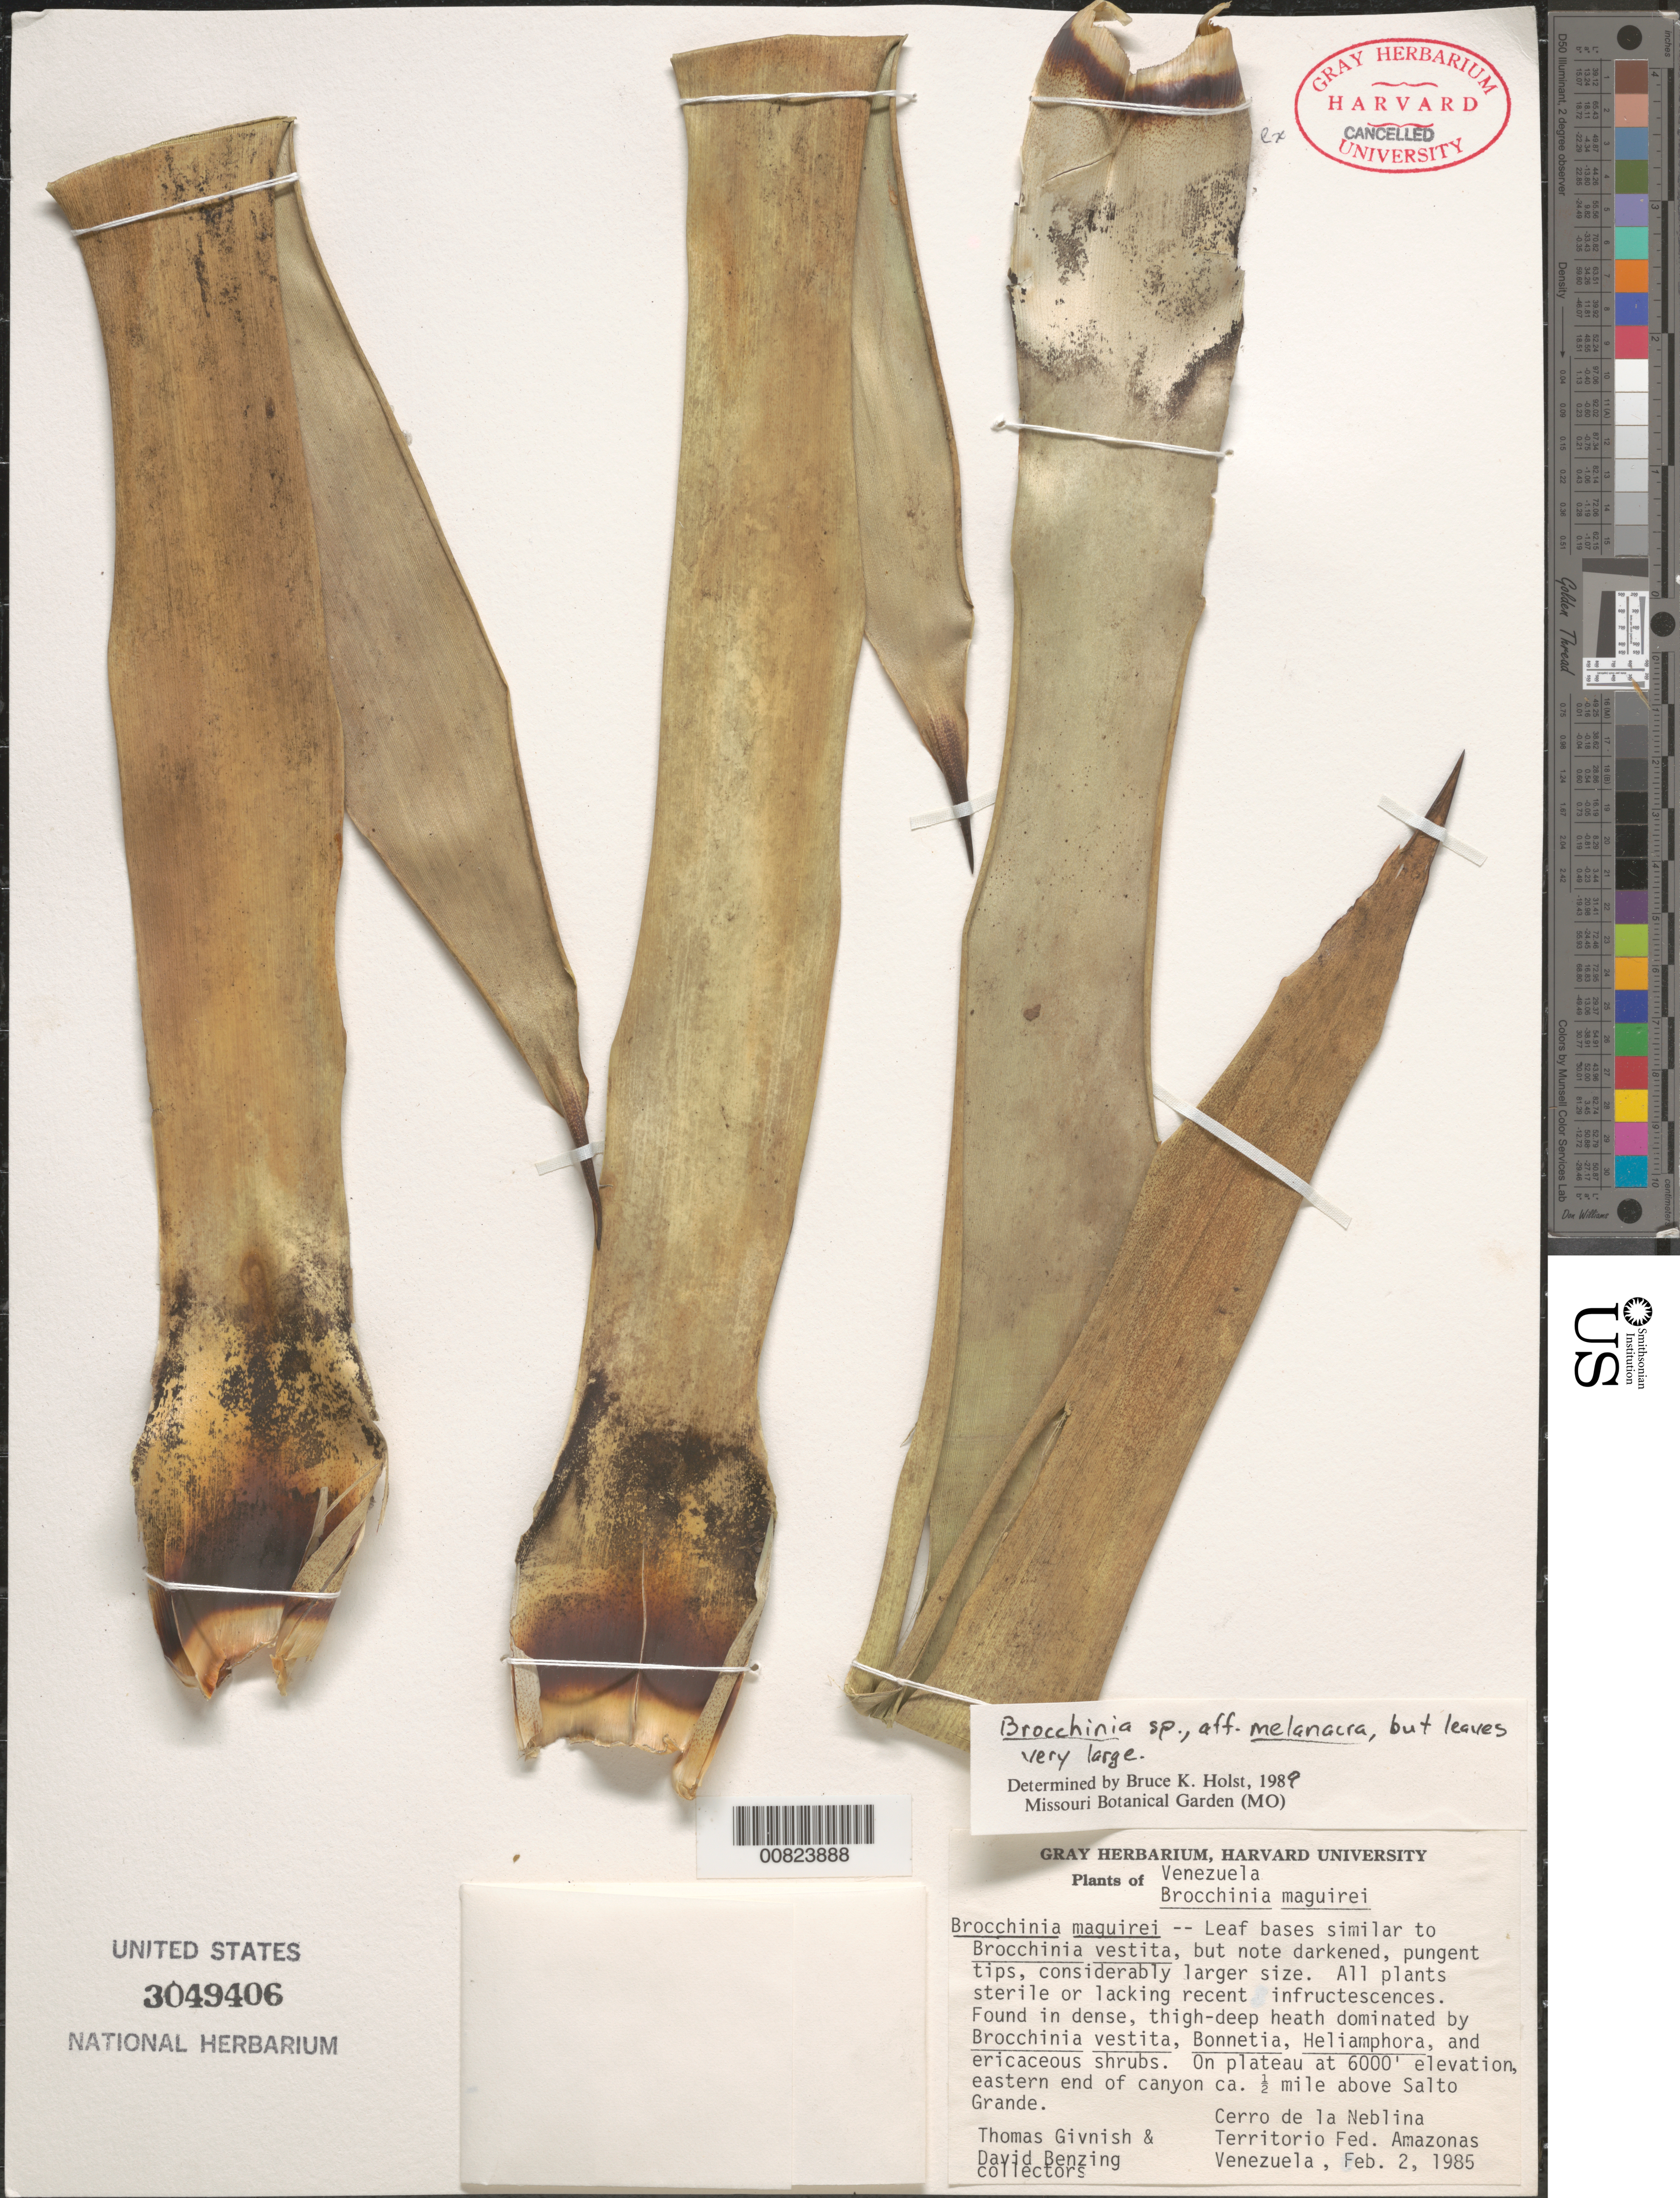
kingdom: Plantae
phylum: Tracheophyta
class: Liliopsida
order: Poales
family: Bromeliaceae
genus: Brocchinia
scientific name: Brocchinia melanacra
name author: L.B. Sm.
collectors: T. J. Givnish & P. Haripersaud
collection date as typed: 2-Feb-85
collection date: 1985-02-02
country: Venezuela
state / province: Amazonas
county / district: Río Negro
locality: Cerro de la Neblina, 0.5 miles above Salto Grande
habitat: Dense, thigh-deep heath dominated by Brocchinia vestita, Bonnetia, Heliamphora, and ericaceous shrubs; on plateau, eastern end of canyon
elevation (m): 1829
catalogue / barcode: US 3049406